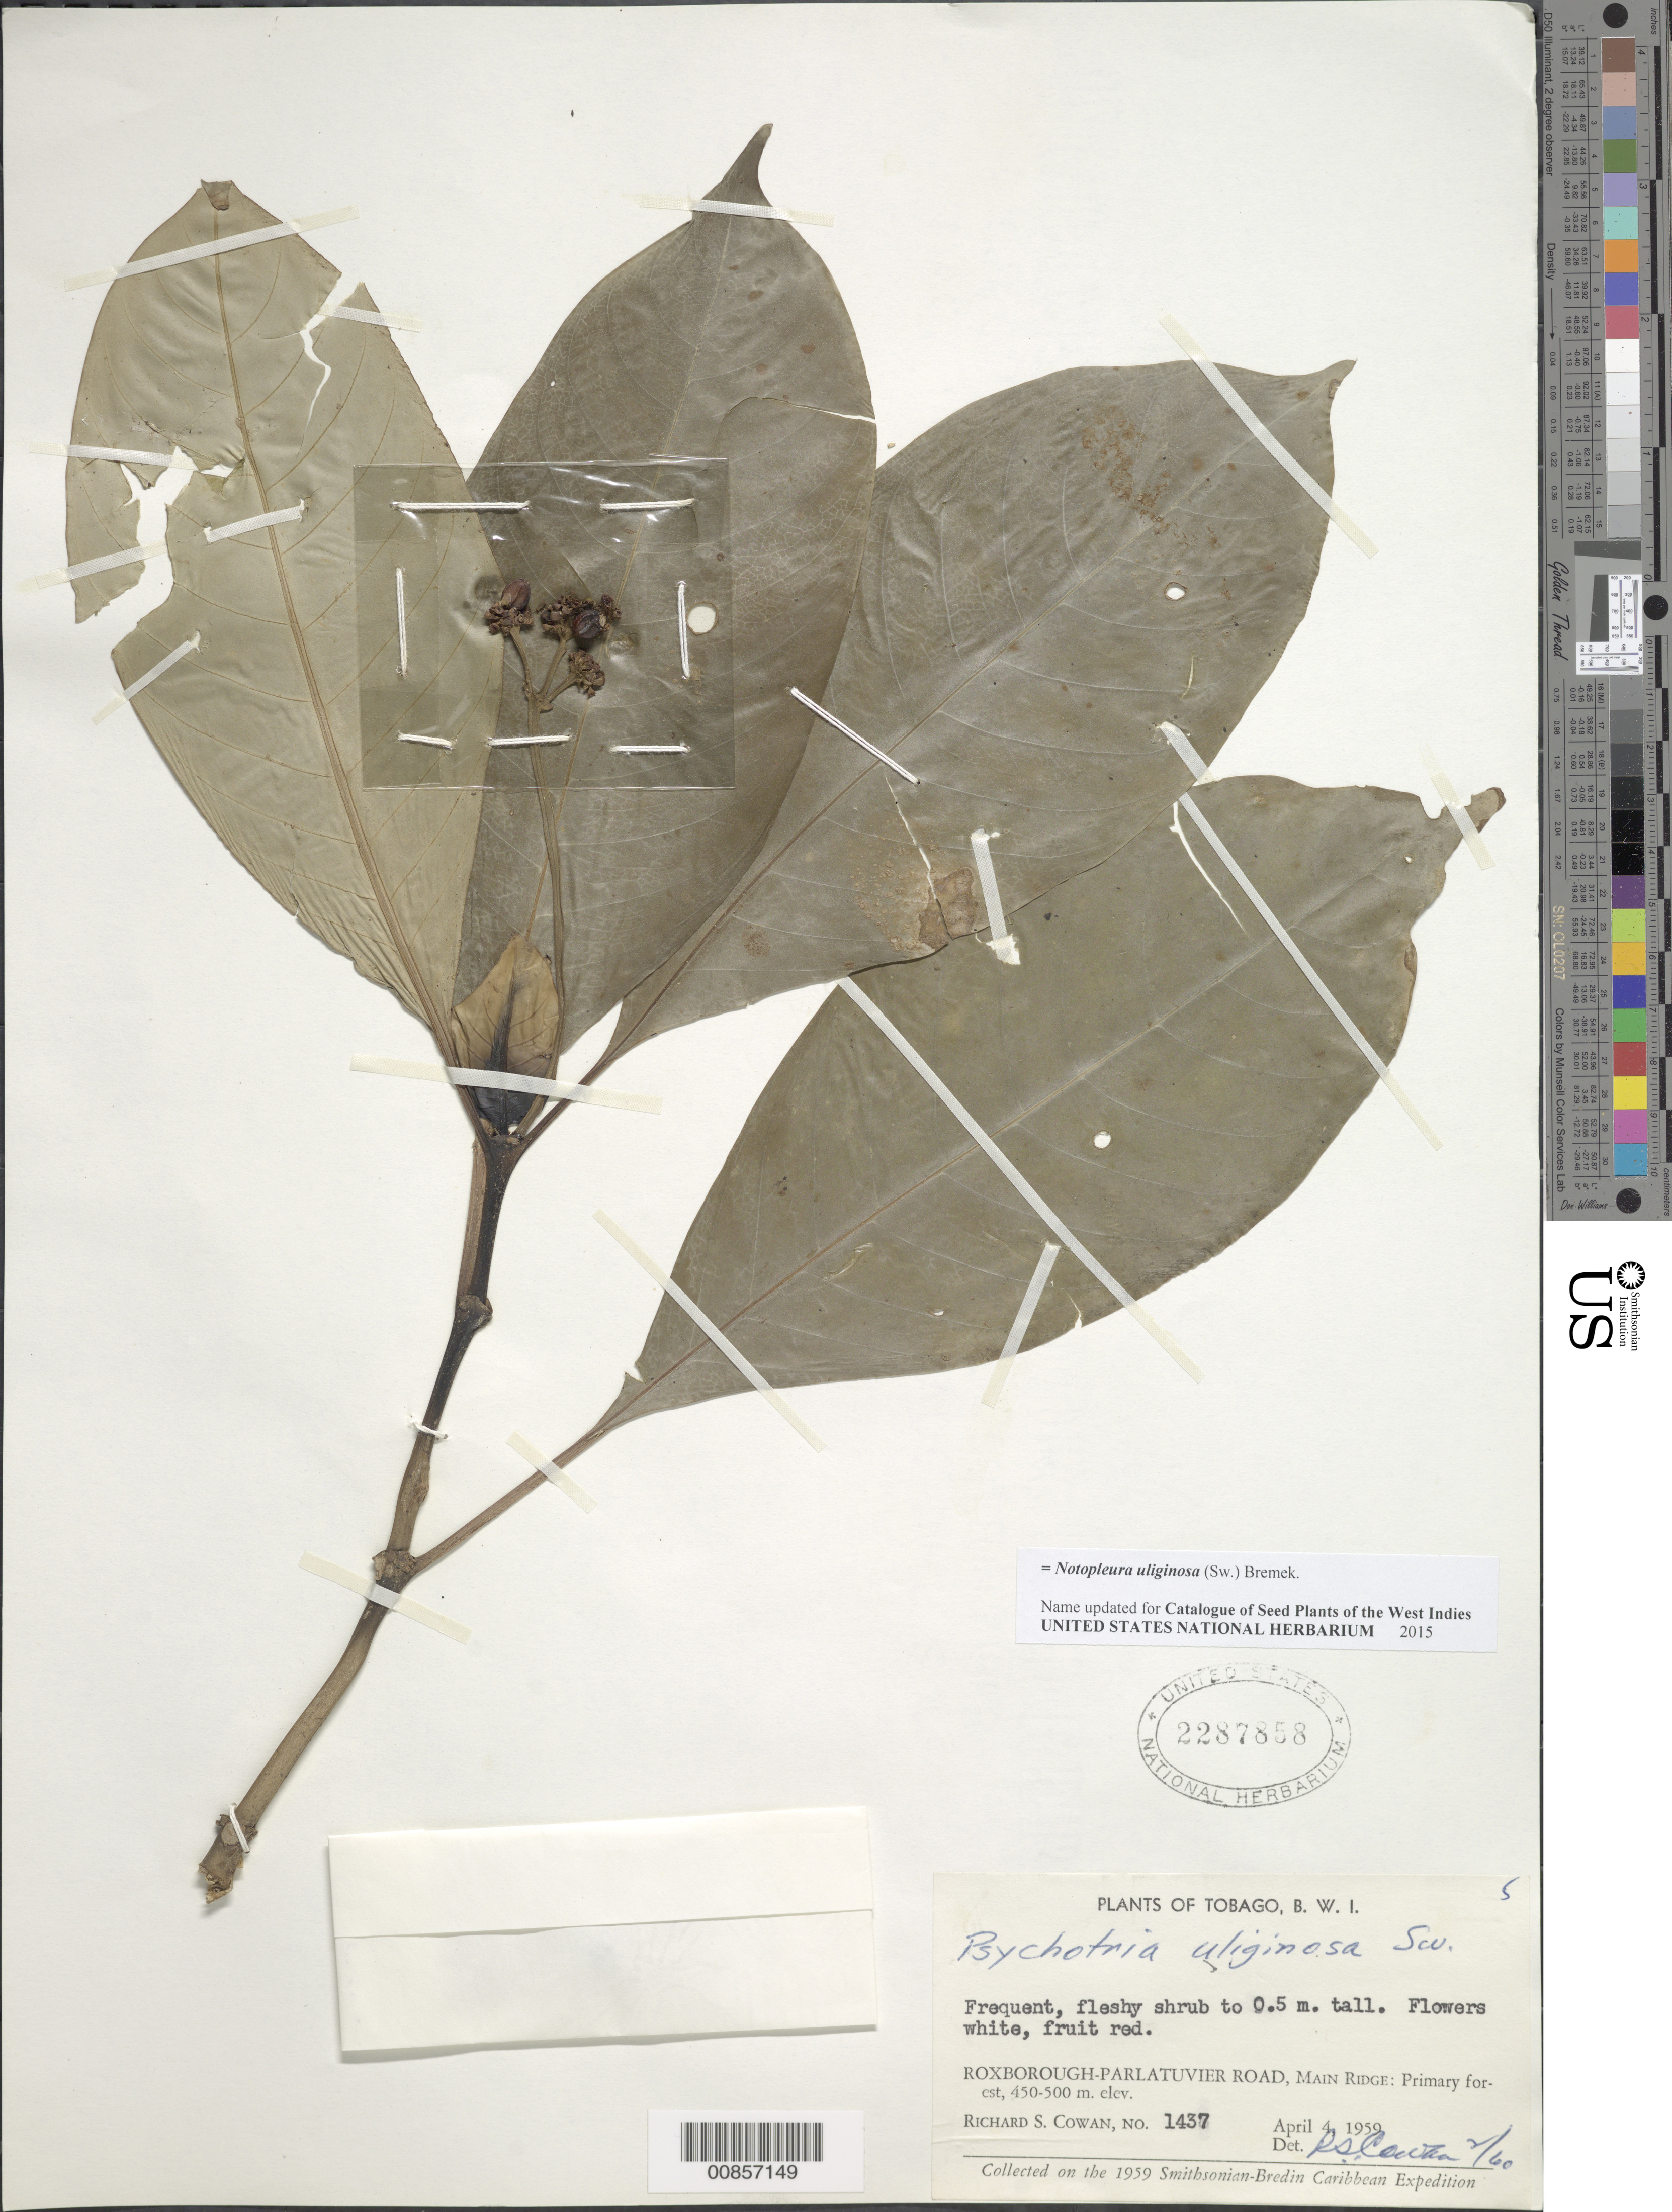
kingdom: Plantae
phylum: Tracheophyta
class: Magnoliopsida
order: Gentianales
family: Rubiaceae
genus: Notopleura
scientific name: Notopleura uliginosa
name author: (Sw.) Bremek.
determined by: Cowan, R. S.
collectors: R. S. Cowan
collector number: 1437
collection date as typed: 04 Apr 1959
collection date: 1959-04-04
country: Trinidad and Tobago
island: Tobago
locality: Roxborough-Parlatuvier Road, Main Ridge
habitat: Primary forest on ridge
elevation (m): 450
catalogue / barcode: US 2287858